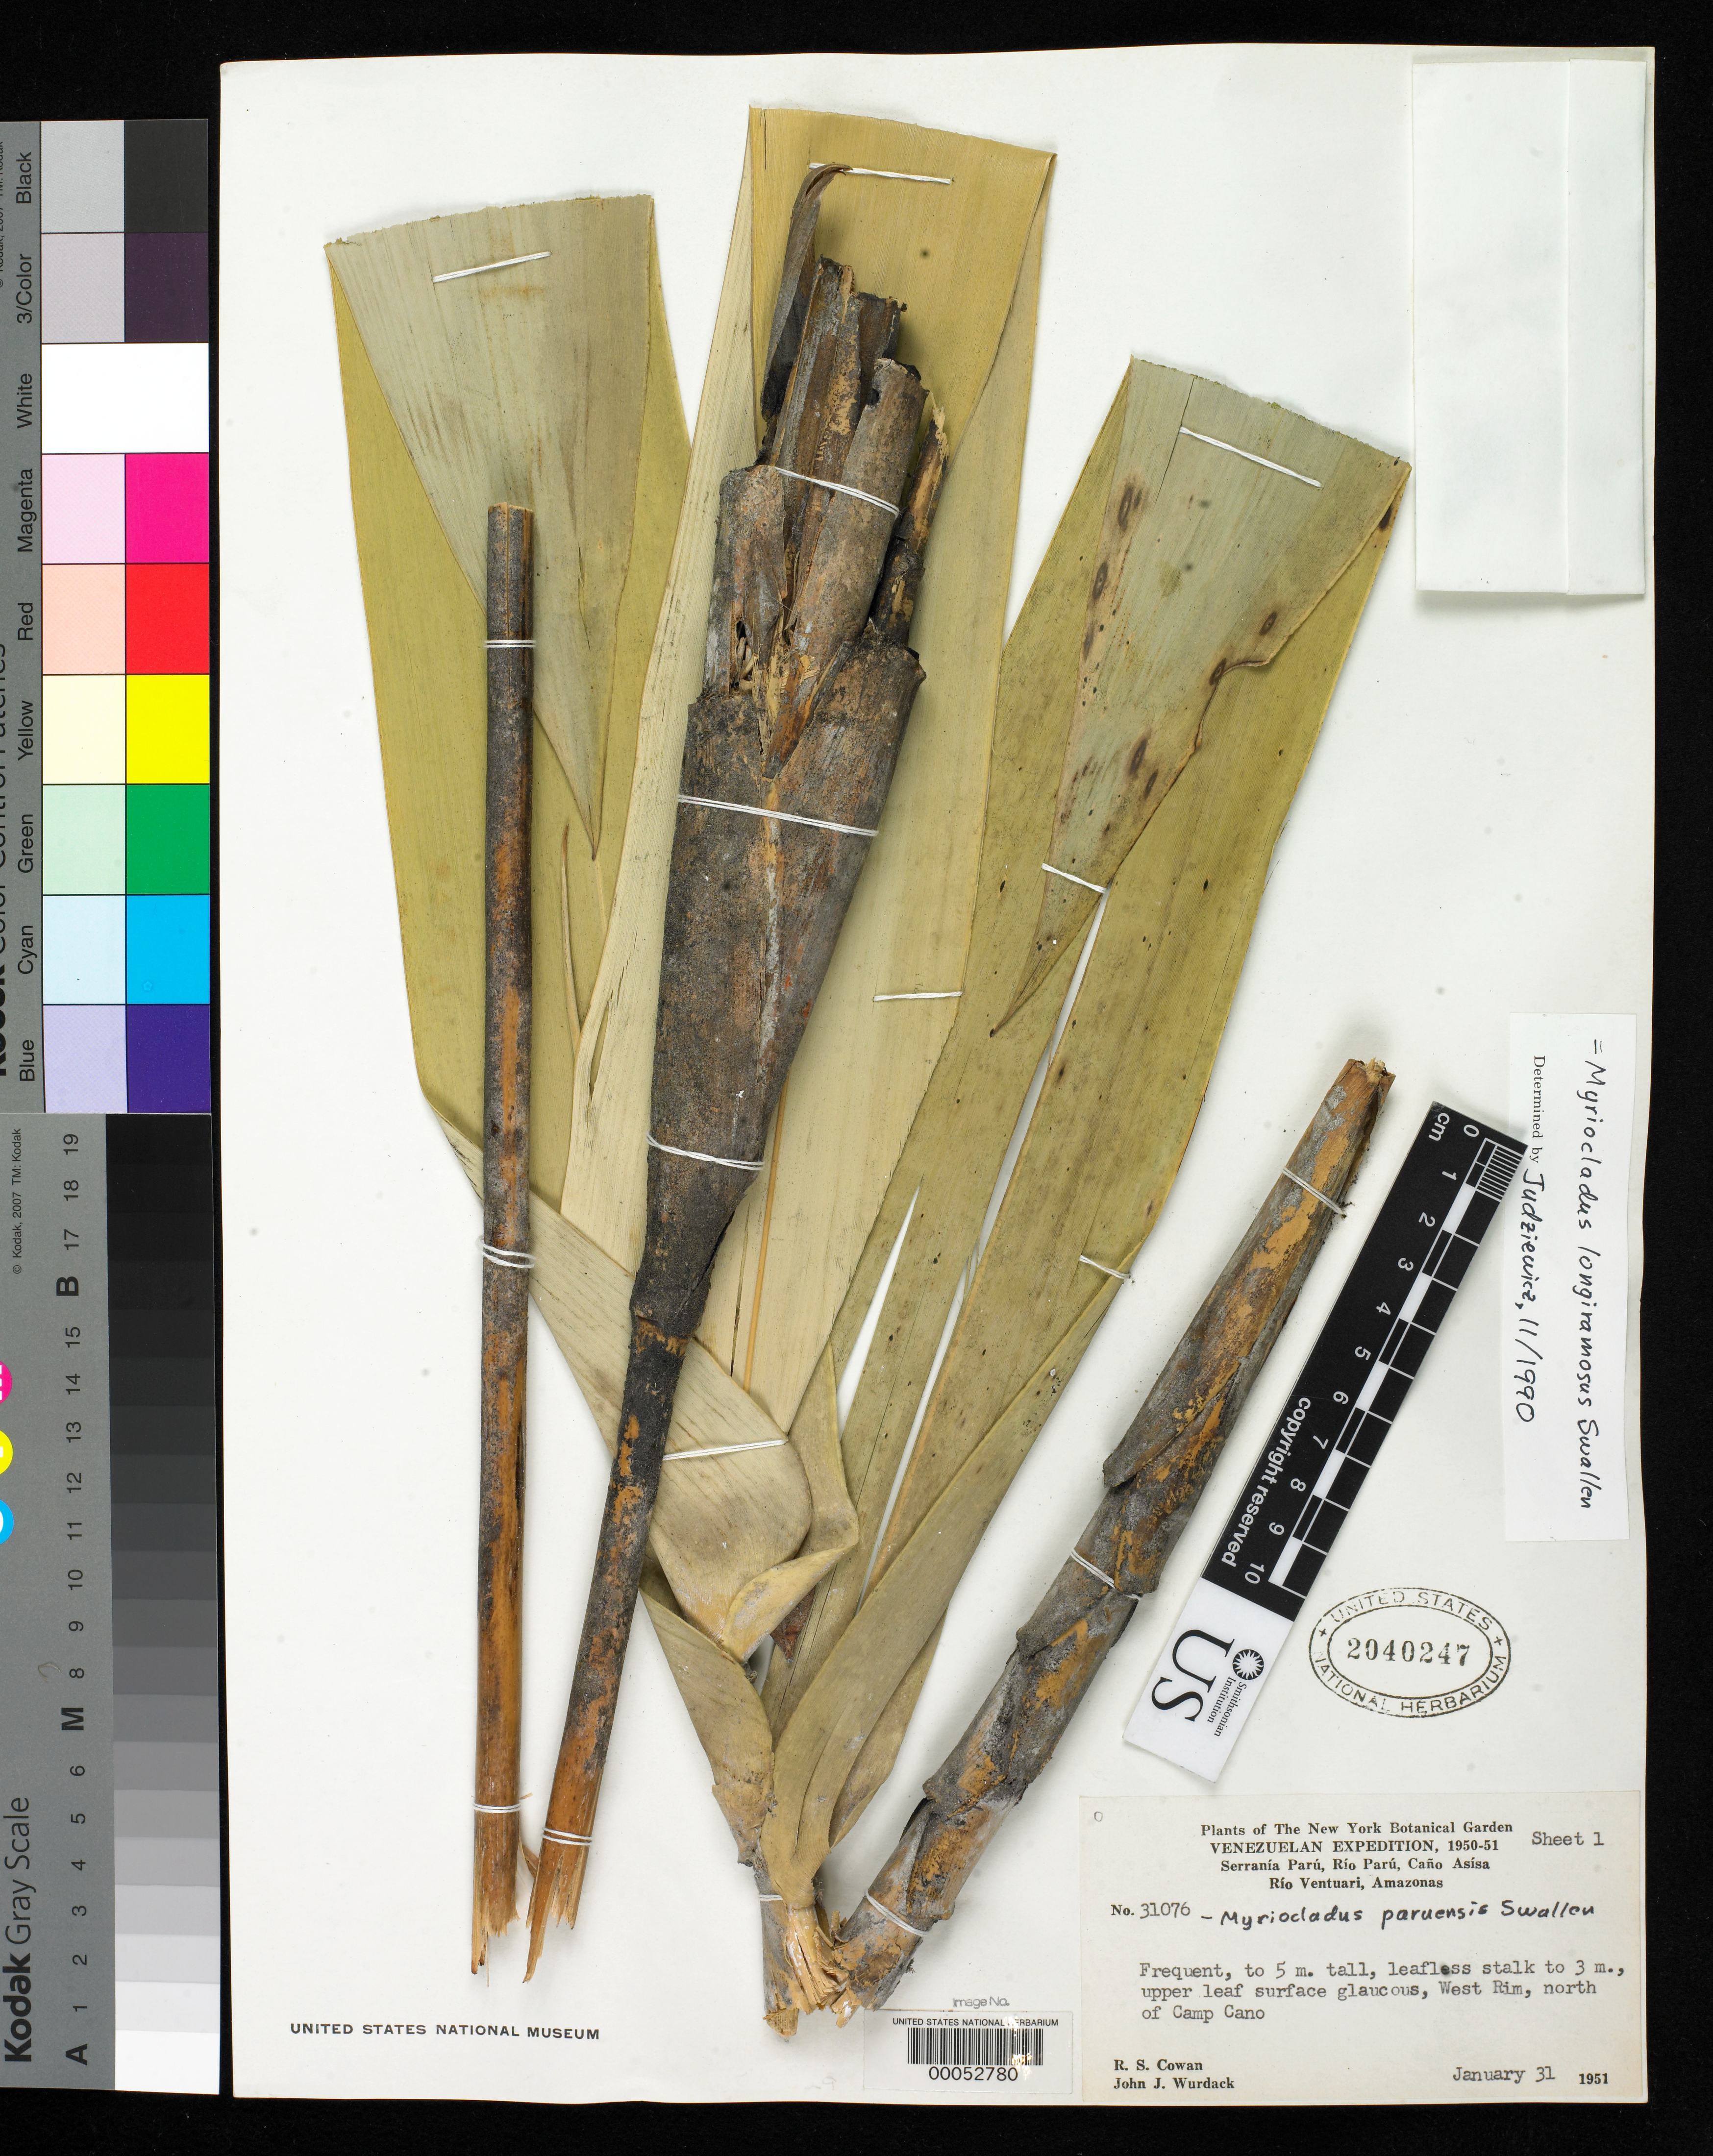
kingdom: Plantae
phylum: Tracheophyta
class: Liliopsida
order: Poales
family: Poaceae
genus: Myriocladus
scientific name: Myriocladus paruensis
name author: Swallen in Maguire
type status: Holotype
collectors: R. S. Cowan & J. J. Wurdack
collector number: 31076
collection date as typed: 31 Jan 1951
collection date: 1951-01-31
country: Venezuela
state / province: Amazonas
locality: Serrania Paru, Rio Paru, Cano Asisa, Rio Ventuari.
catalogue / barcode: US 2040247